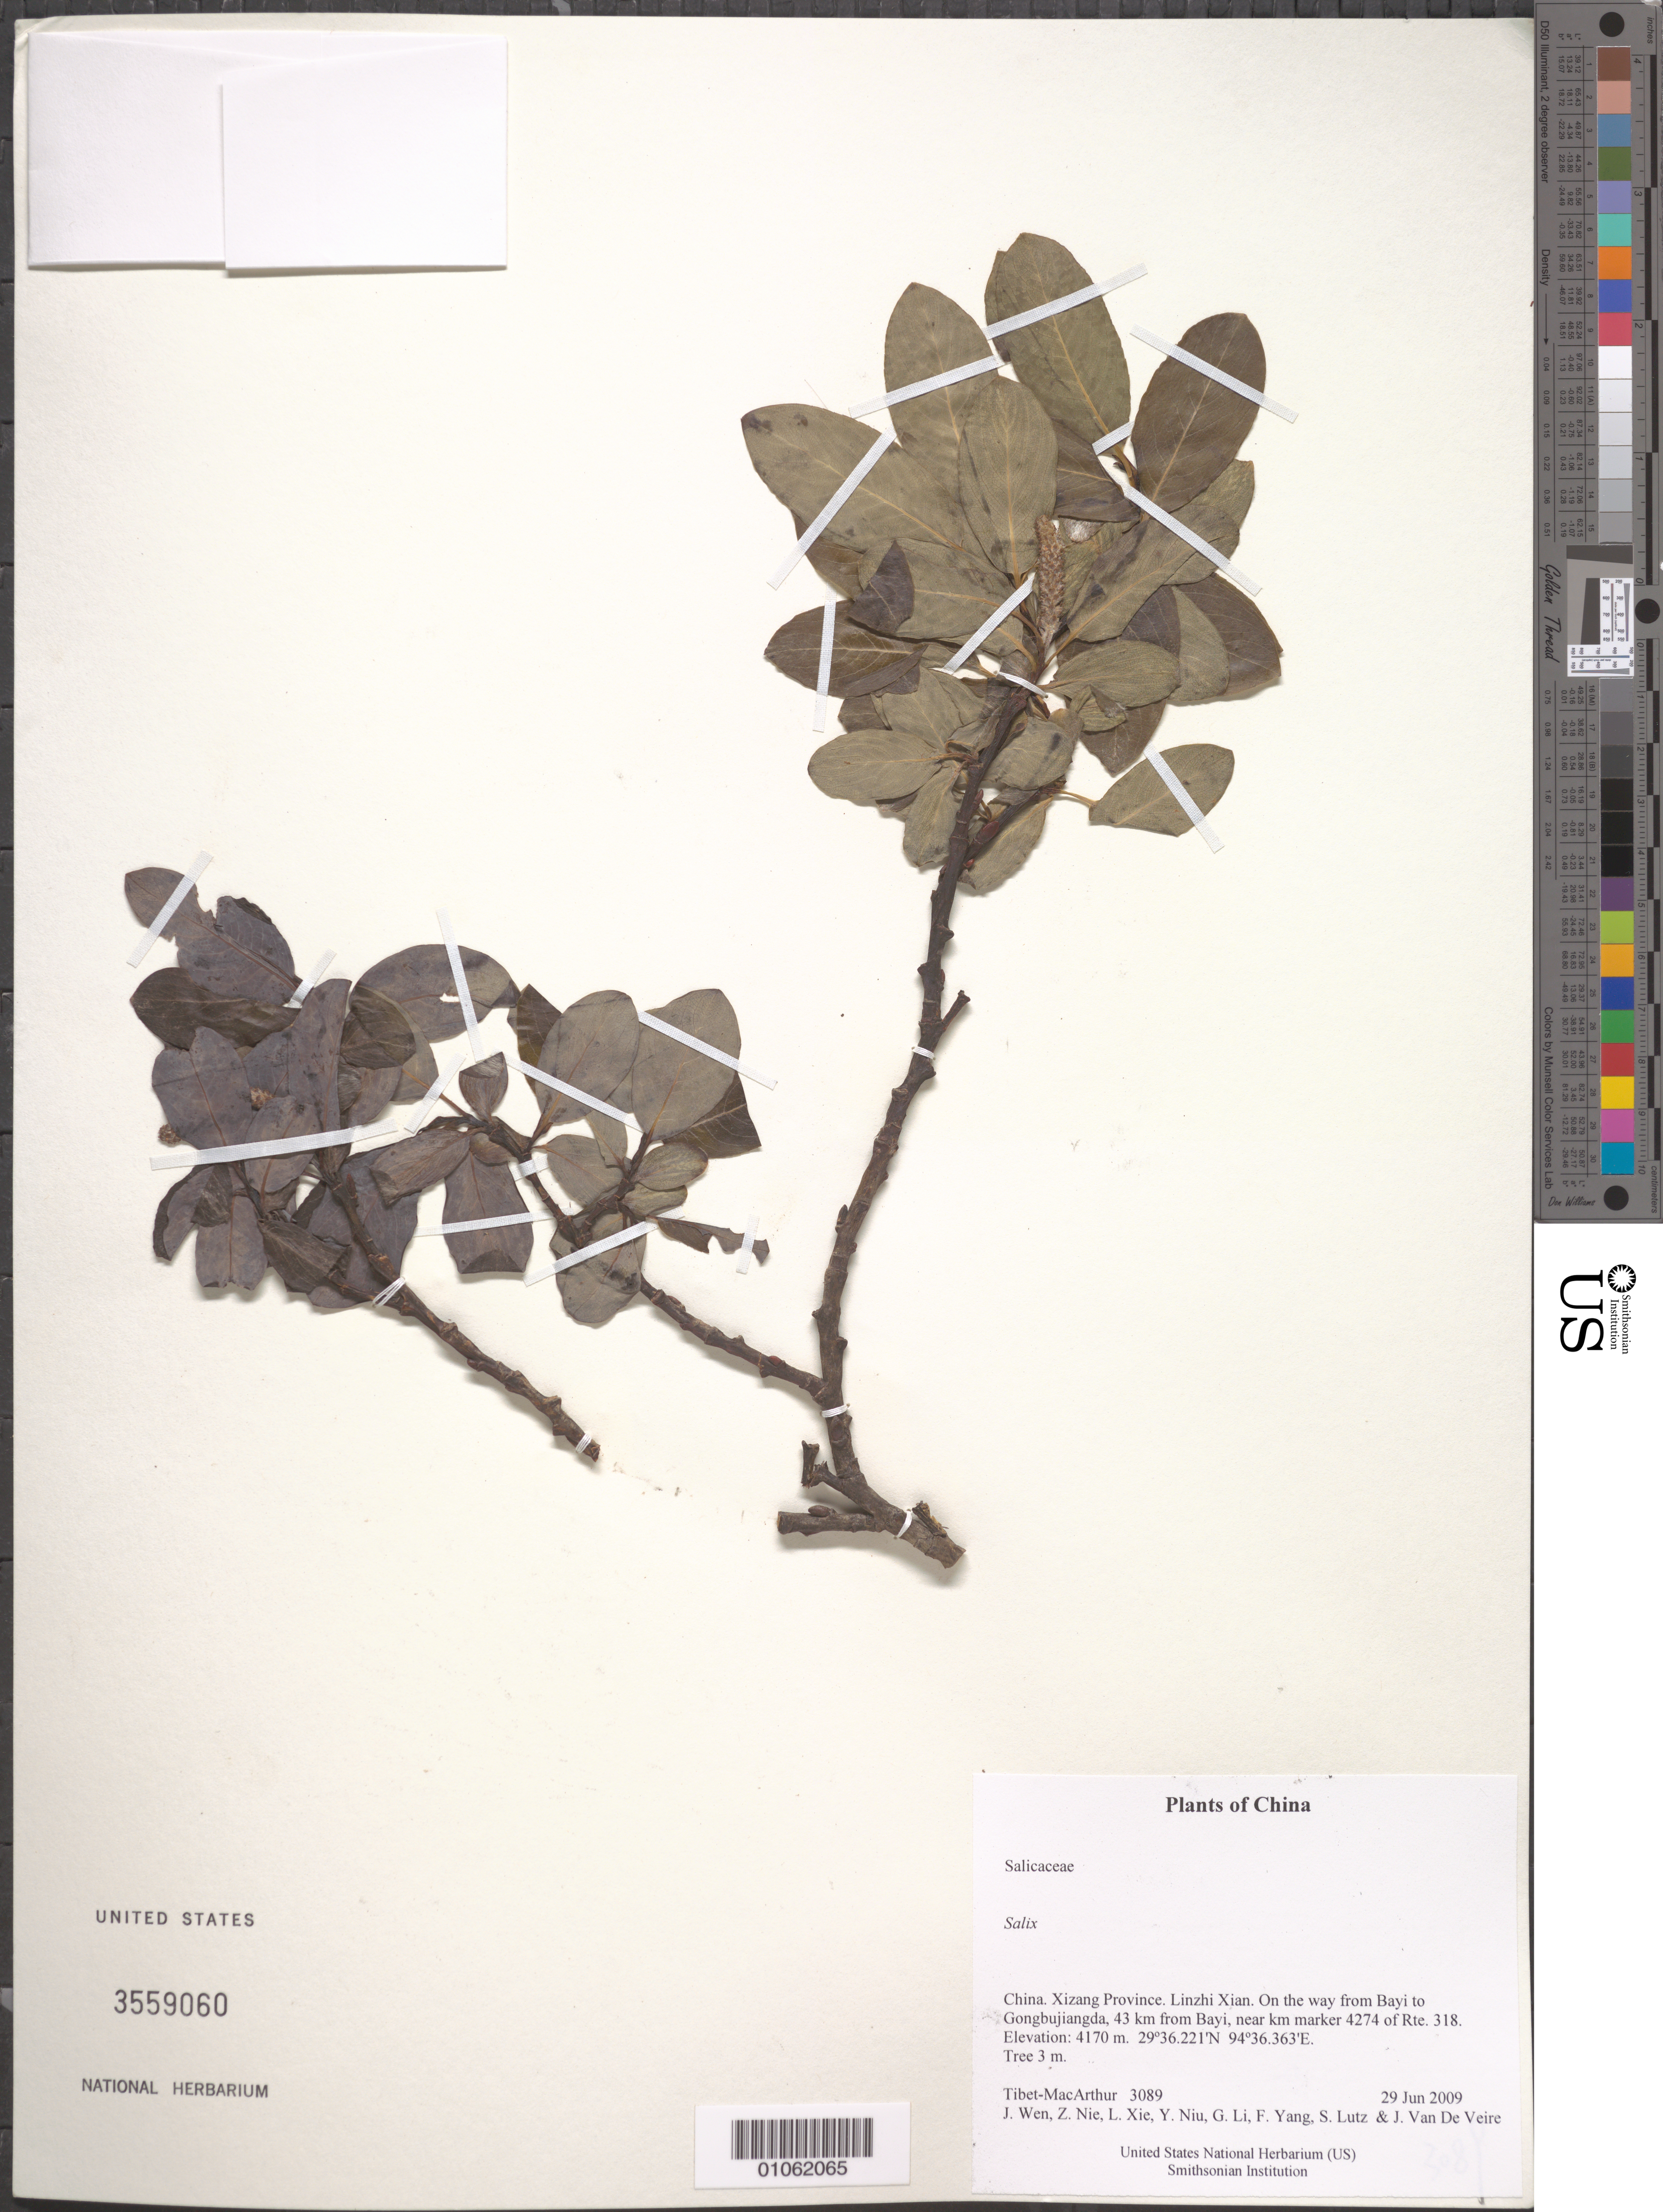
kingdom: Plantae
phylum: Tracheophyta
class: Magnoliopsida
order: Malpighiales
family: Salicaceae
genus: Salix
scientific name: Salix sp.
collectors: Tibet-MacArthur, J. Wen, Z. Nie, L. Xie, Y. Niu, G. Li, F. Yang, S. Lutz & J. Van De Veire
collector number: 3089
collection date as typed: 29 Jun 2009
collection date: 2009-06-29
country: China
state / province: Xizang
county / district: Linzhi Xian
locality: On the way from Bayi to Gongbujiangda, 43 km from Bayi, near km marker 4274 of Rte. 318.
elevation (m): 4170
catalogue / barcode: US 3559060